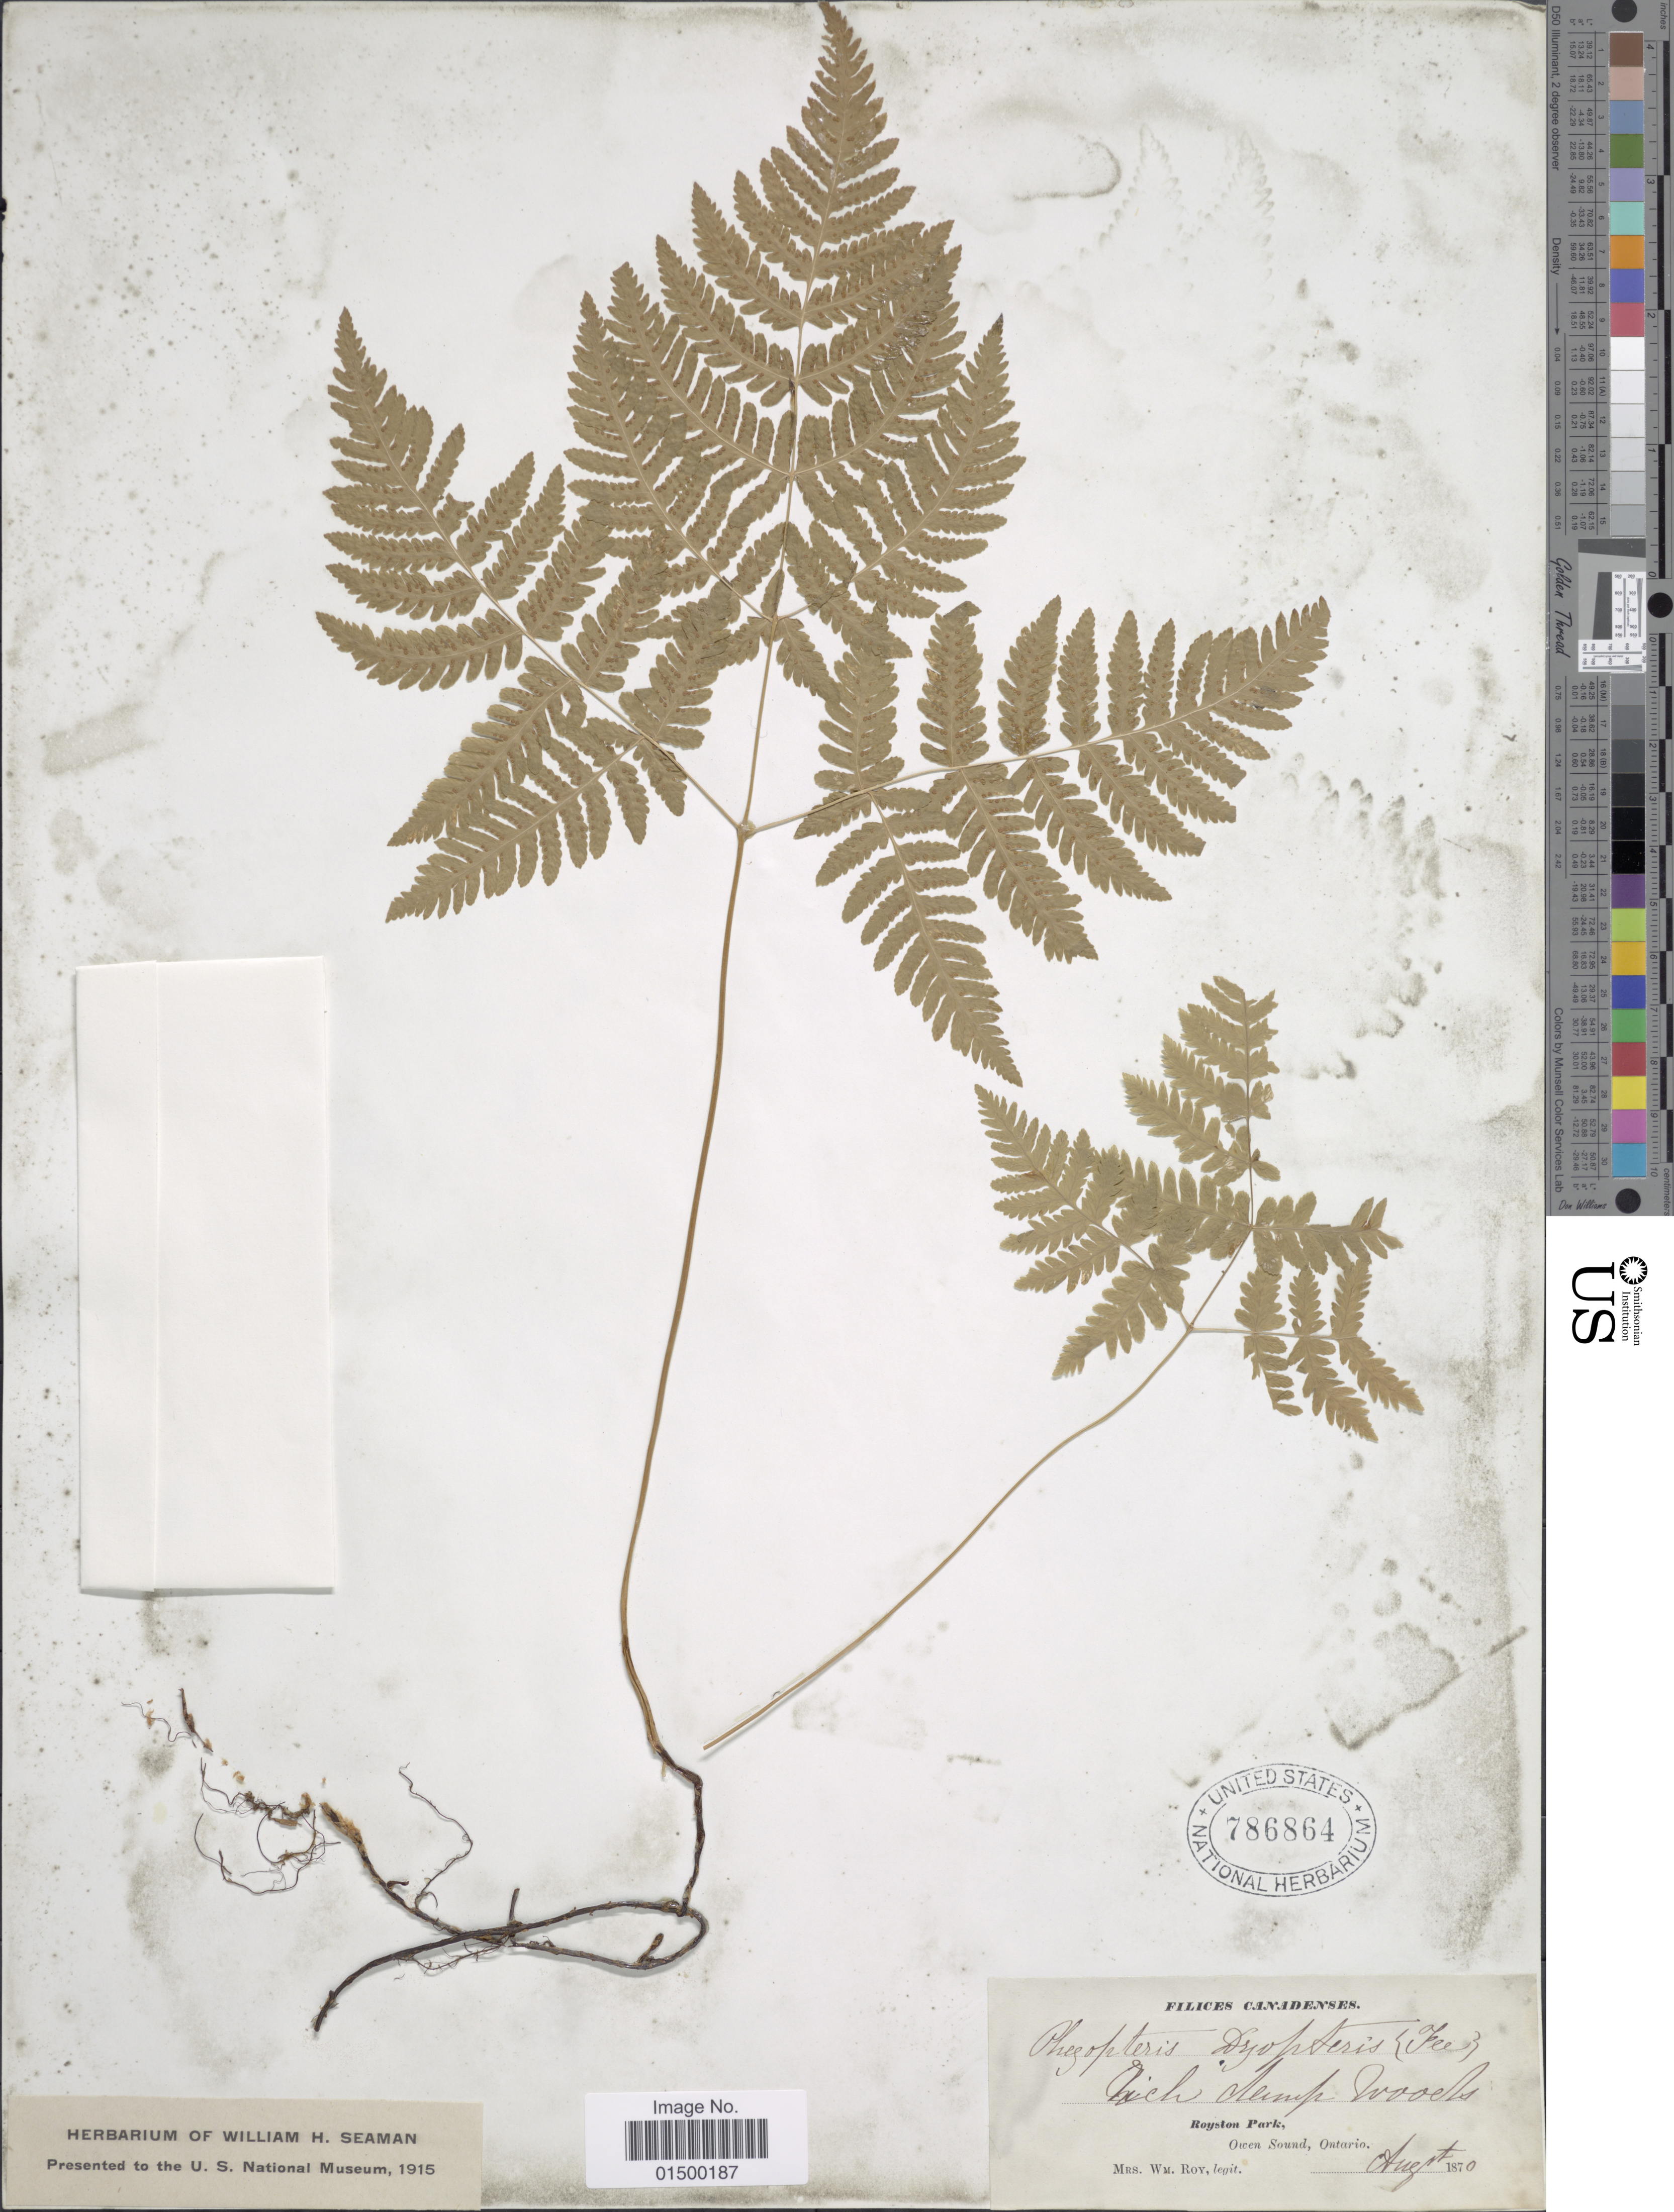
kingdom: Plantae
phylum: Tracheophyta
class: Polypodiopsida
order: Polypodiales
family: Cystopteridaceae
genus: Gymnocarpium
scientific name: Gymnocarpium disjunctum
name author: (Rupr.) Ching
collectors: W. Roy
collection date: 1870-08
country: Canada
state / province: Ontario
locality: Royston Park, Owen Sound, Ontario.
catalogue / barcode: US 786864